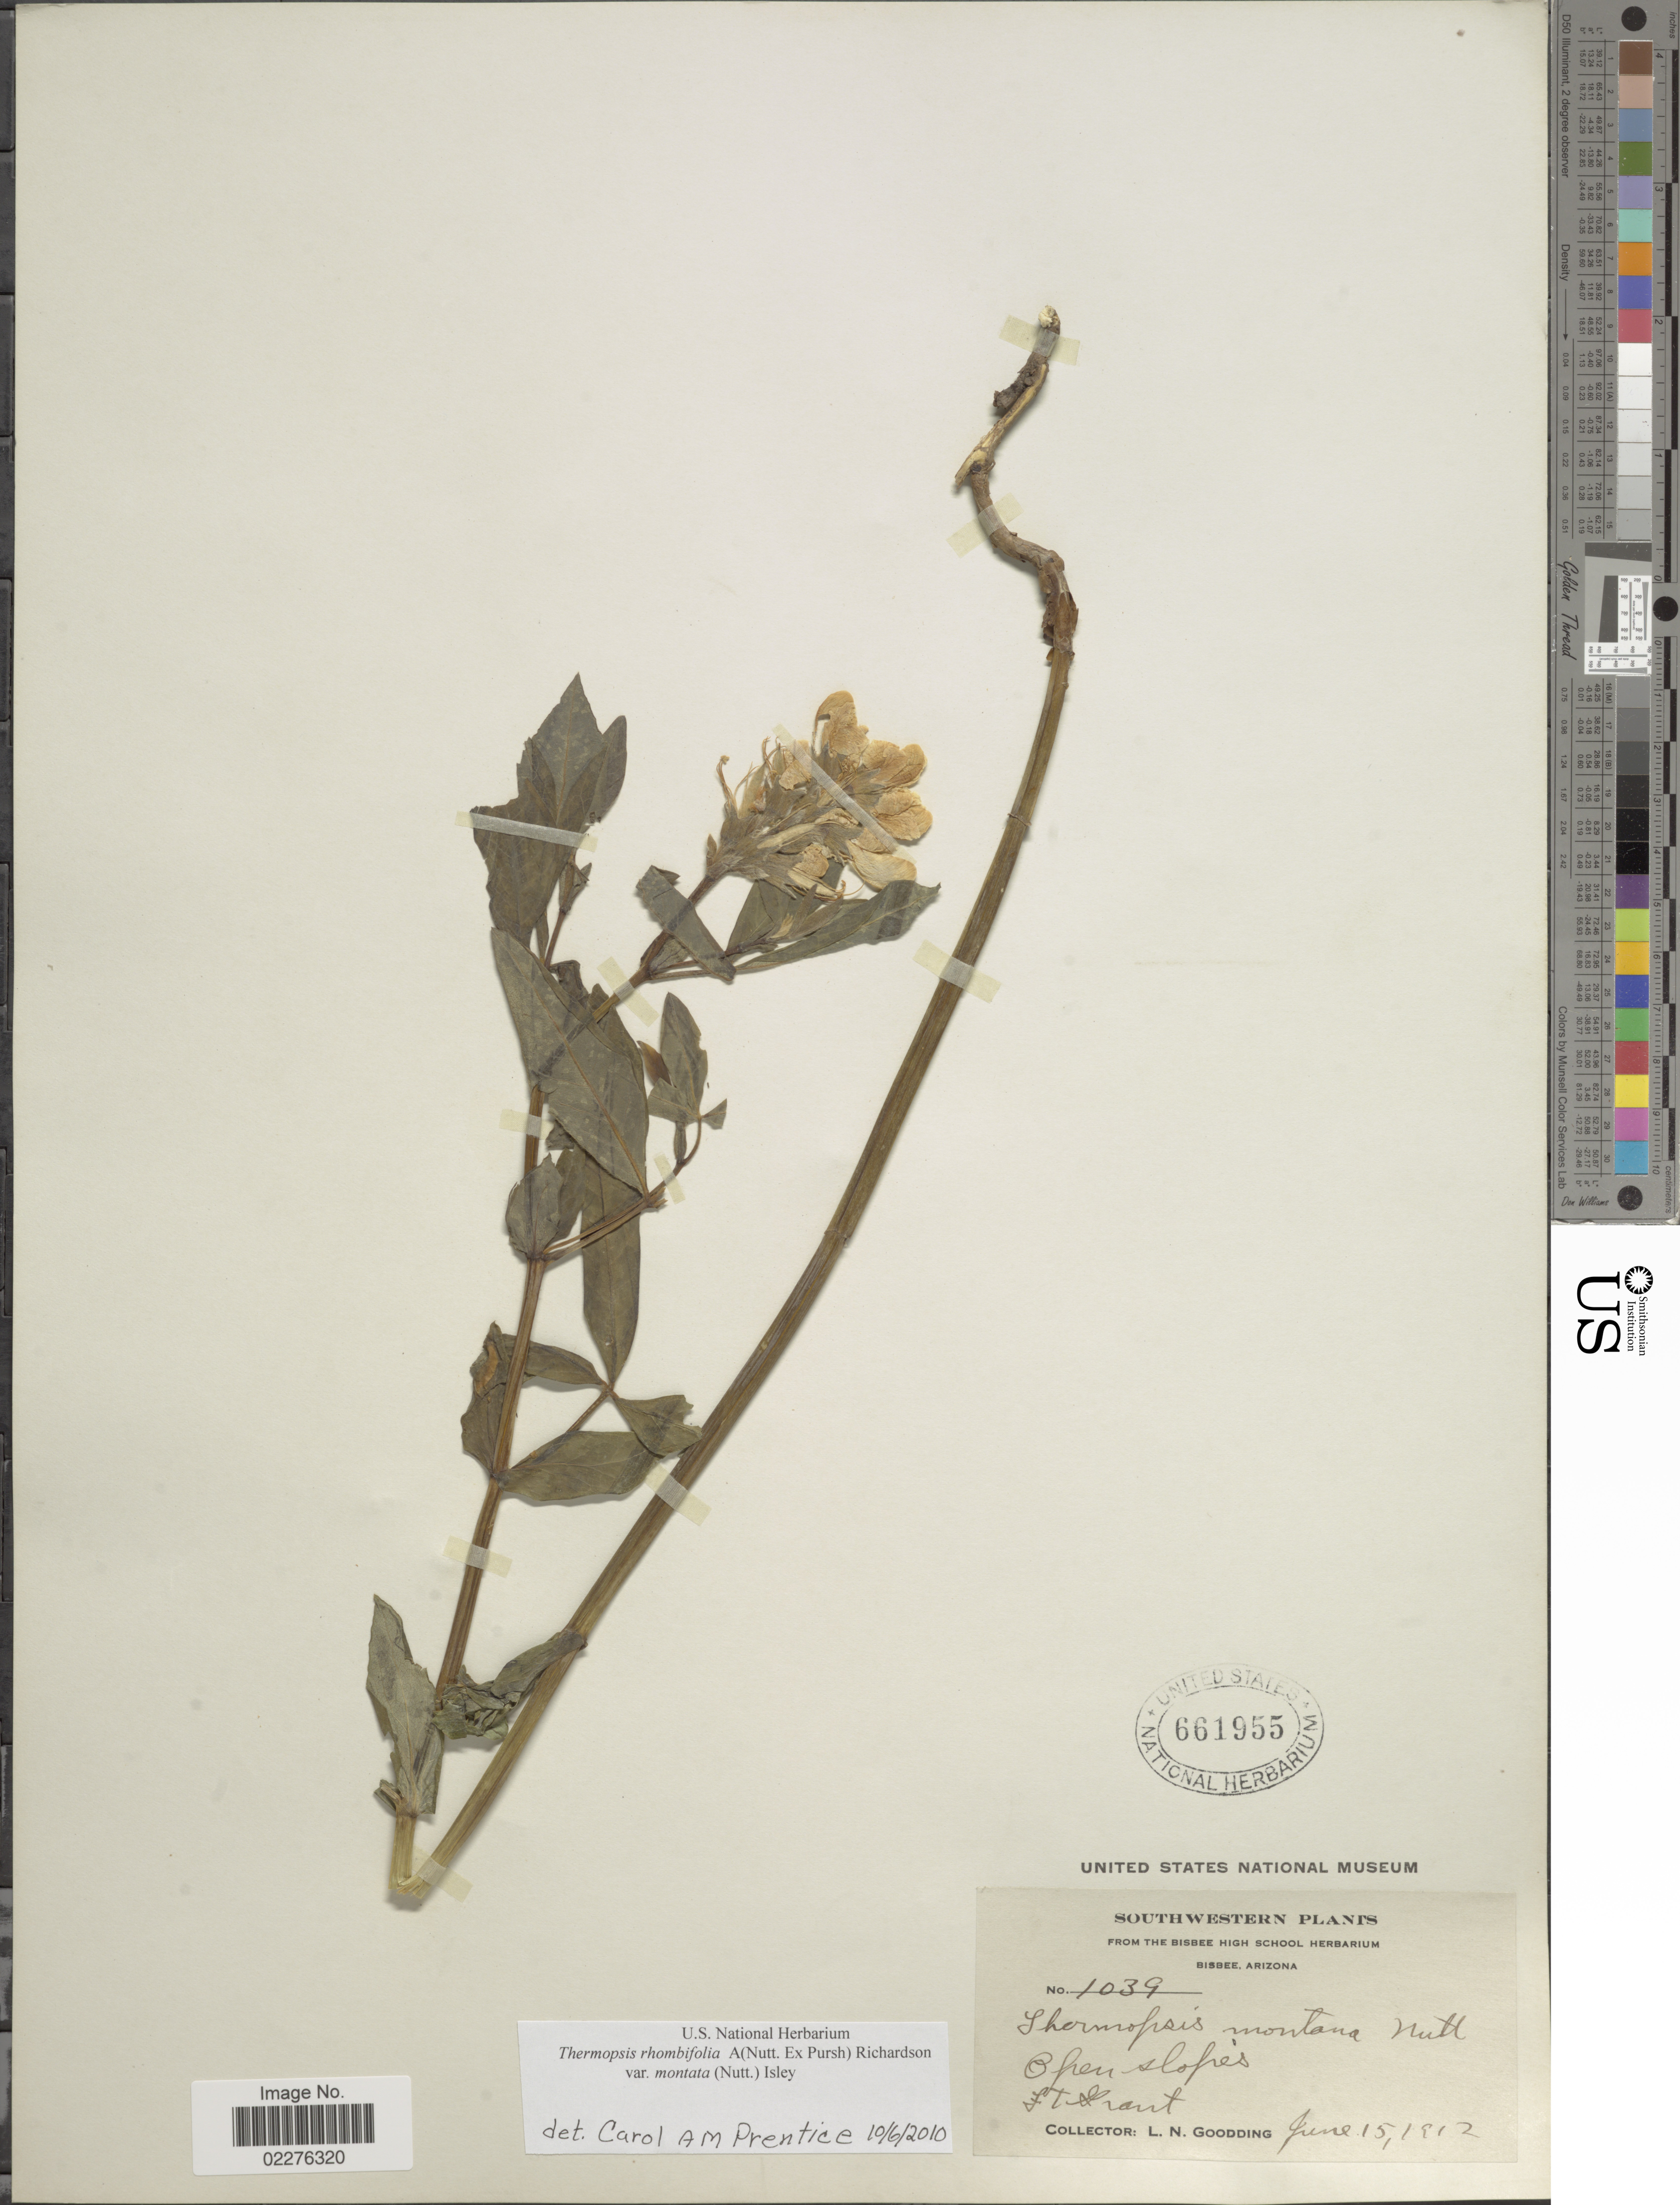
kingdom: Plantae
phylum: Tracheophyta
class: Magnoliopsida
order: Fabales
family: Fabaceae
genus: Thermopsis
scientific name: Thermopsis rhombifolia var. montana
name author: (Nutt.) Isley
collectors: L. N. Goodding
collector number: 1039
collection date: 1912-06-15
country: United States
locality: Southwestern, Open slopes, Ft Grant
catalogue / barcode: US 661955